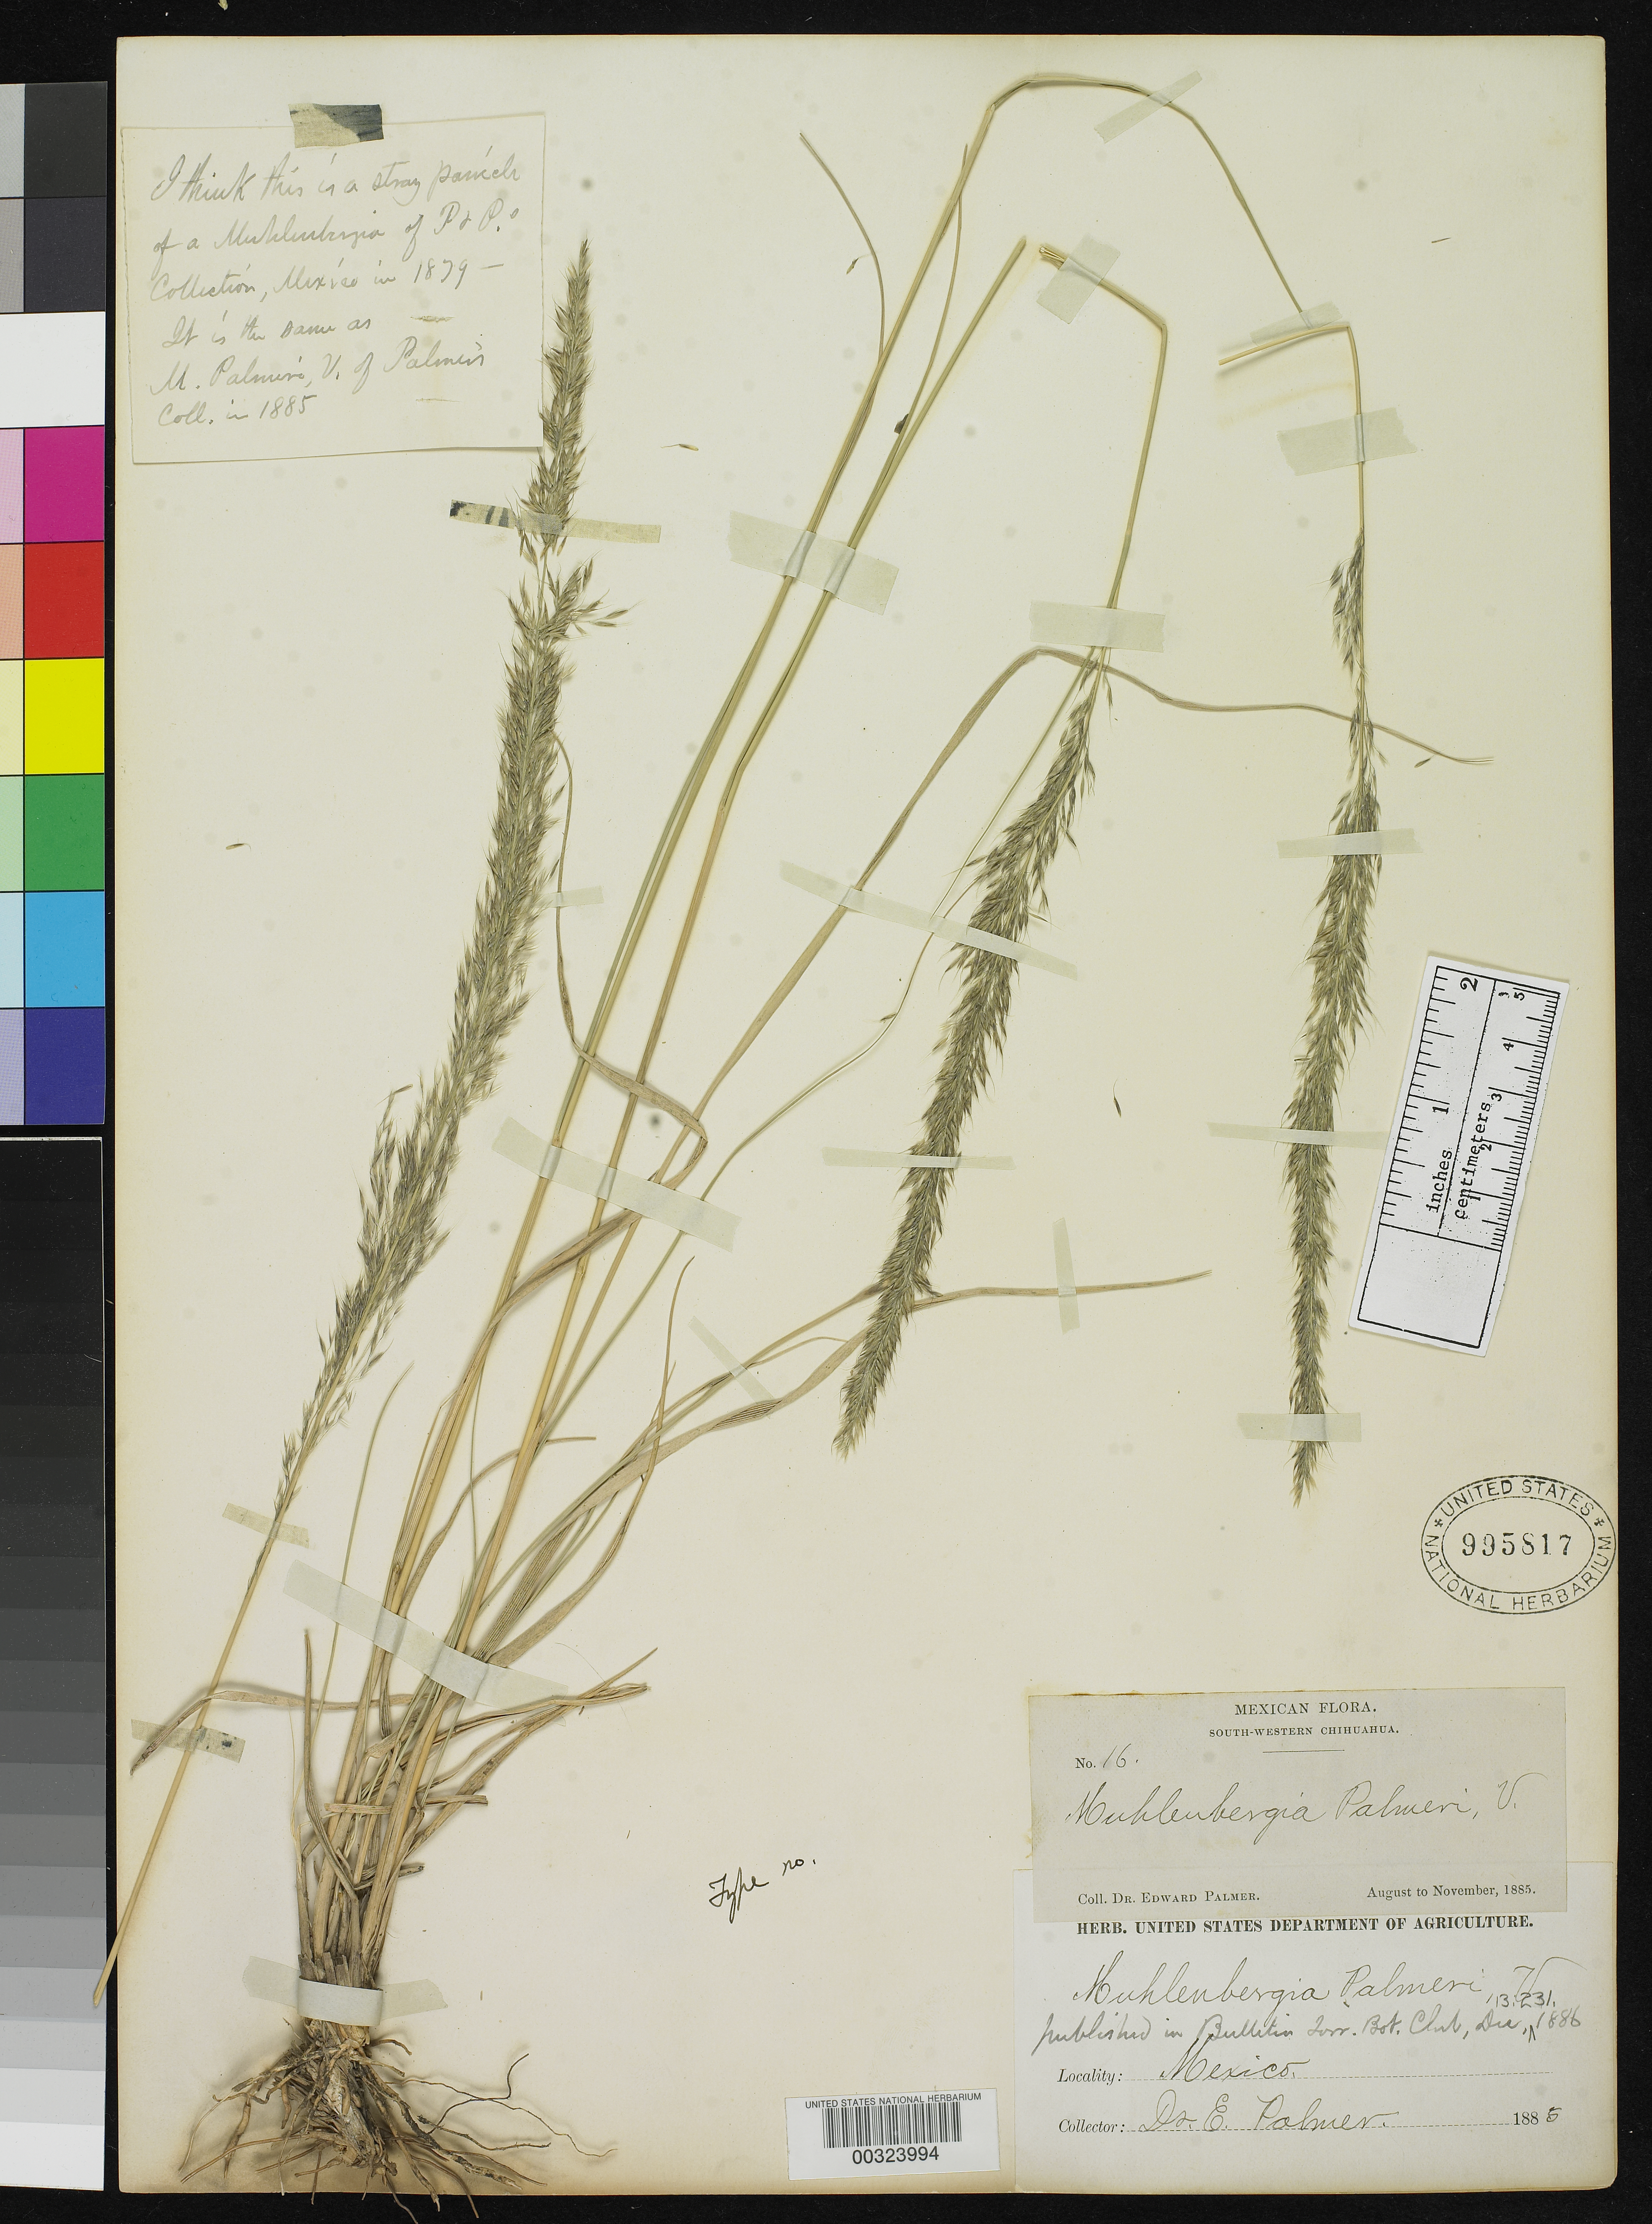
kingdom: Plantae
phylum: Tracheophyta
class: Liliopsida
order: Poales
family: Poaceae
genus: Muhlenbergia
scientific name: Muhlenbergia palmeri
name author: Vasey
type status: Isotype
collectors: E. Palmer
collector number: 16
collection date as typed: Aug 1885 to -- Nov 1885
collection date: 1885-08/1885-11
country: Mexico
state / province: Chihuahua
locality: South-western Chihuahua.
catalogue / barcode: US 995817